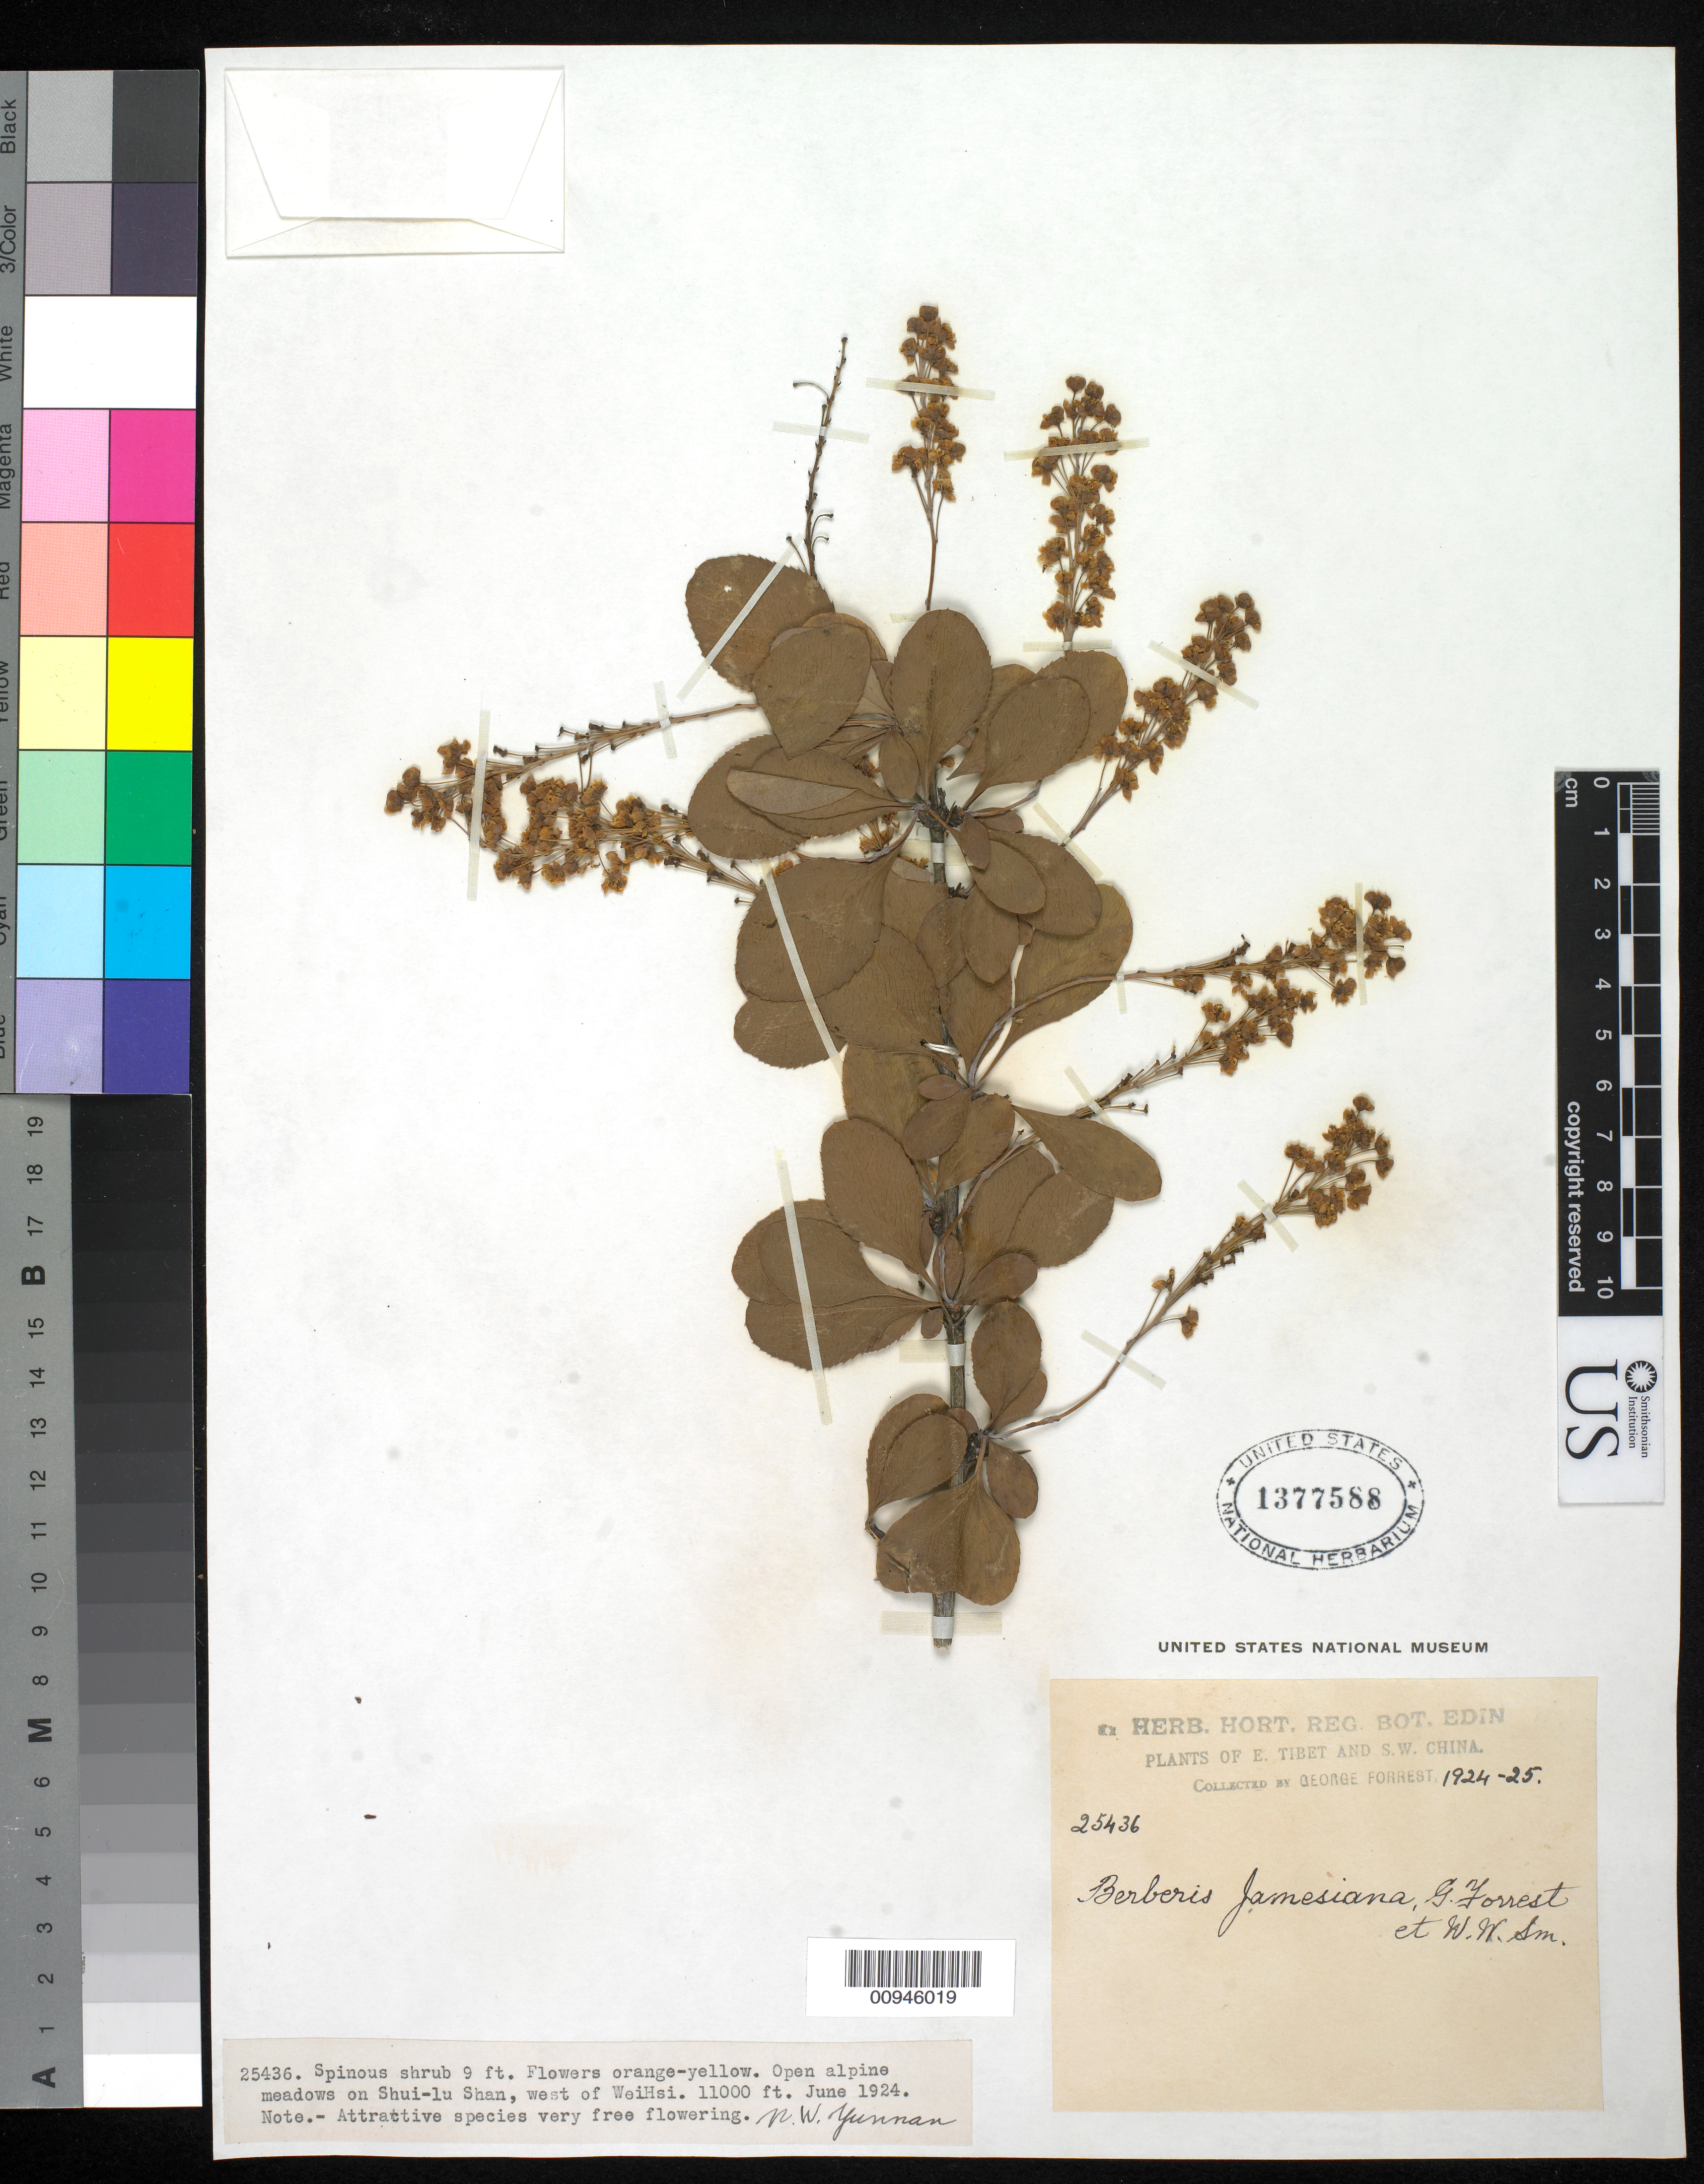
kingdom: Plantae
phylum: Tracheophyta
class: Magnoliopsida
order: Ranunculales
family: Berberidaceae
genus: Berberis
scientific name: Berberis jamesiana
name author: Forrest & W.W. Sm.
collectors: G. Forrest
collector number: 25436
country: China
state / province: Yunnan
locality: Shui-lu, W of Weihsi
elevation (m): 3353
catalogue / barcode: US 1377588